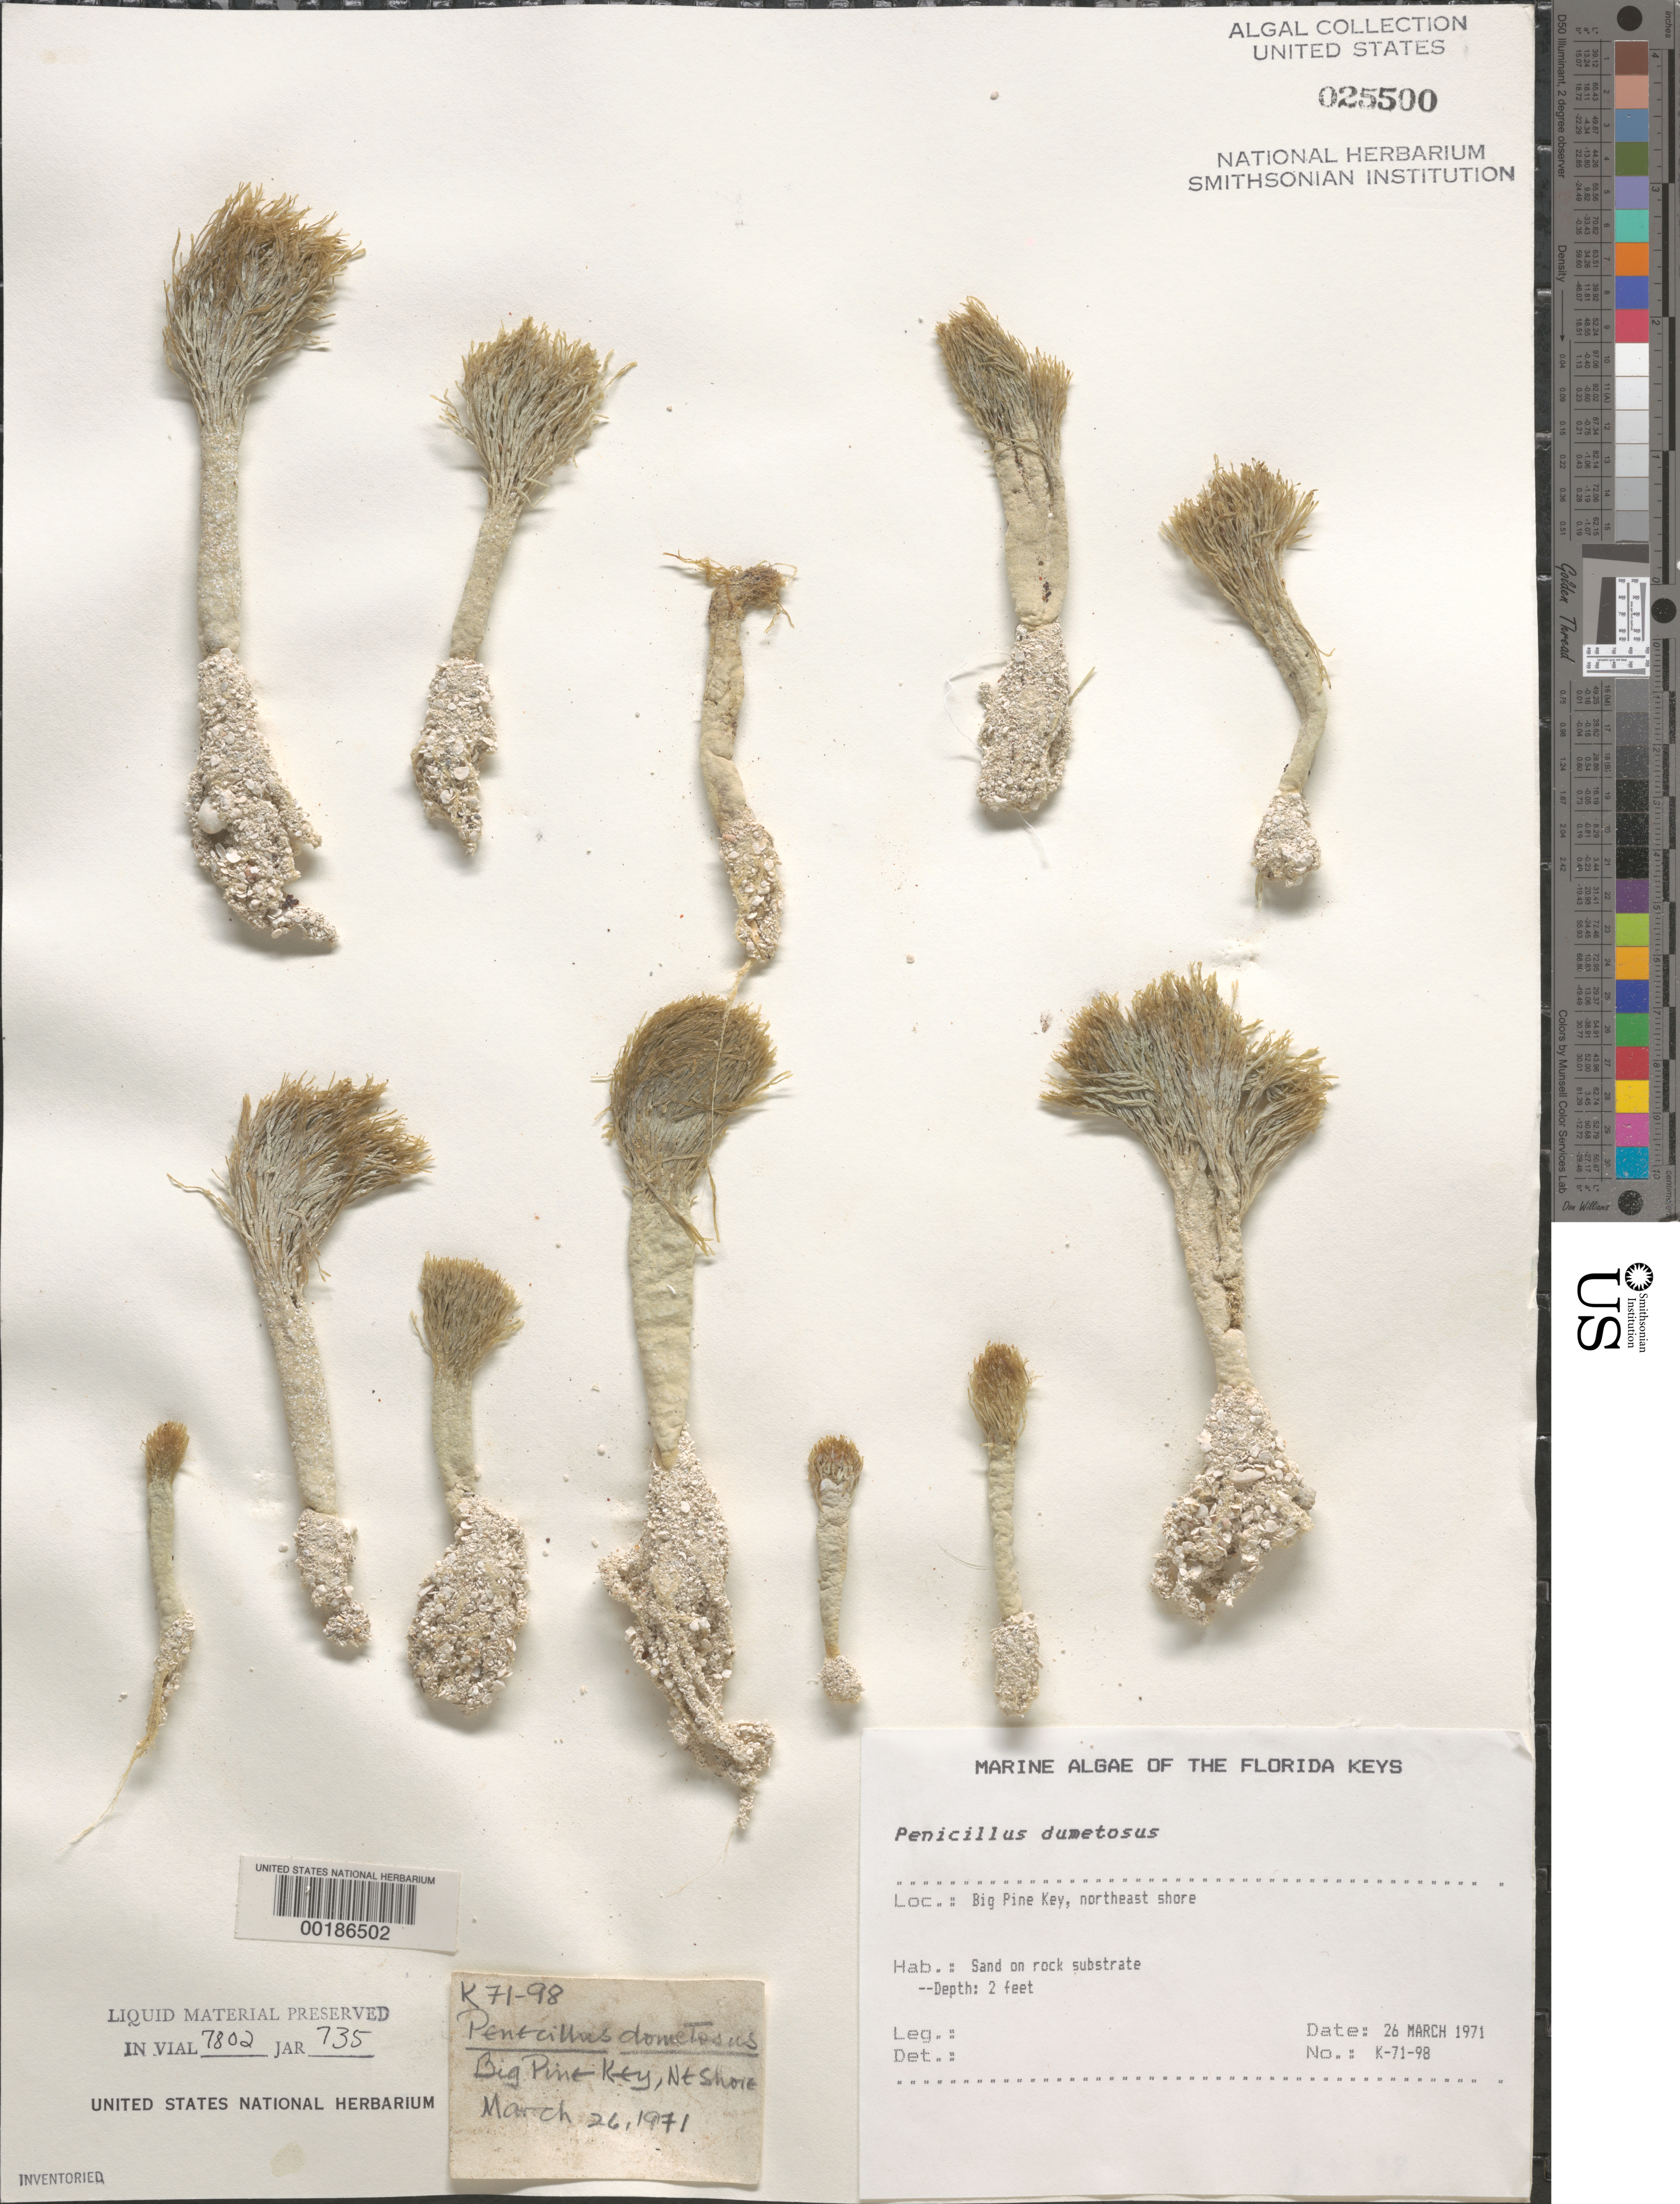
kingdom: Plantae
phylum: Chlorophyta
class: Ulvophyceae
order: Bryopsidales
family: Udoteaceae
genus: Penicillus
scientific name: Penicillus dumetosus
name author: (J.V.Lamouroux) Blainville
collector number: K-71-98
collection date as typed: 26 Mar 1971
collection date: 1971-03-26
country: United States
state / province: Florida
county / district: Monroe County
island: Big Pine Key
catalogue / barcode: US 25500